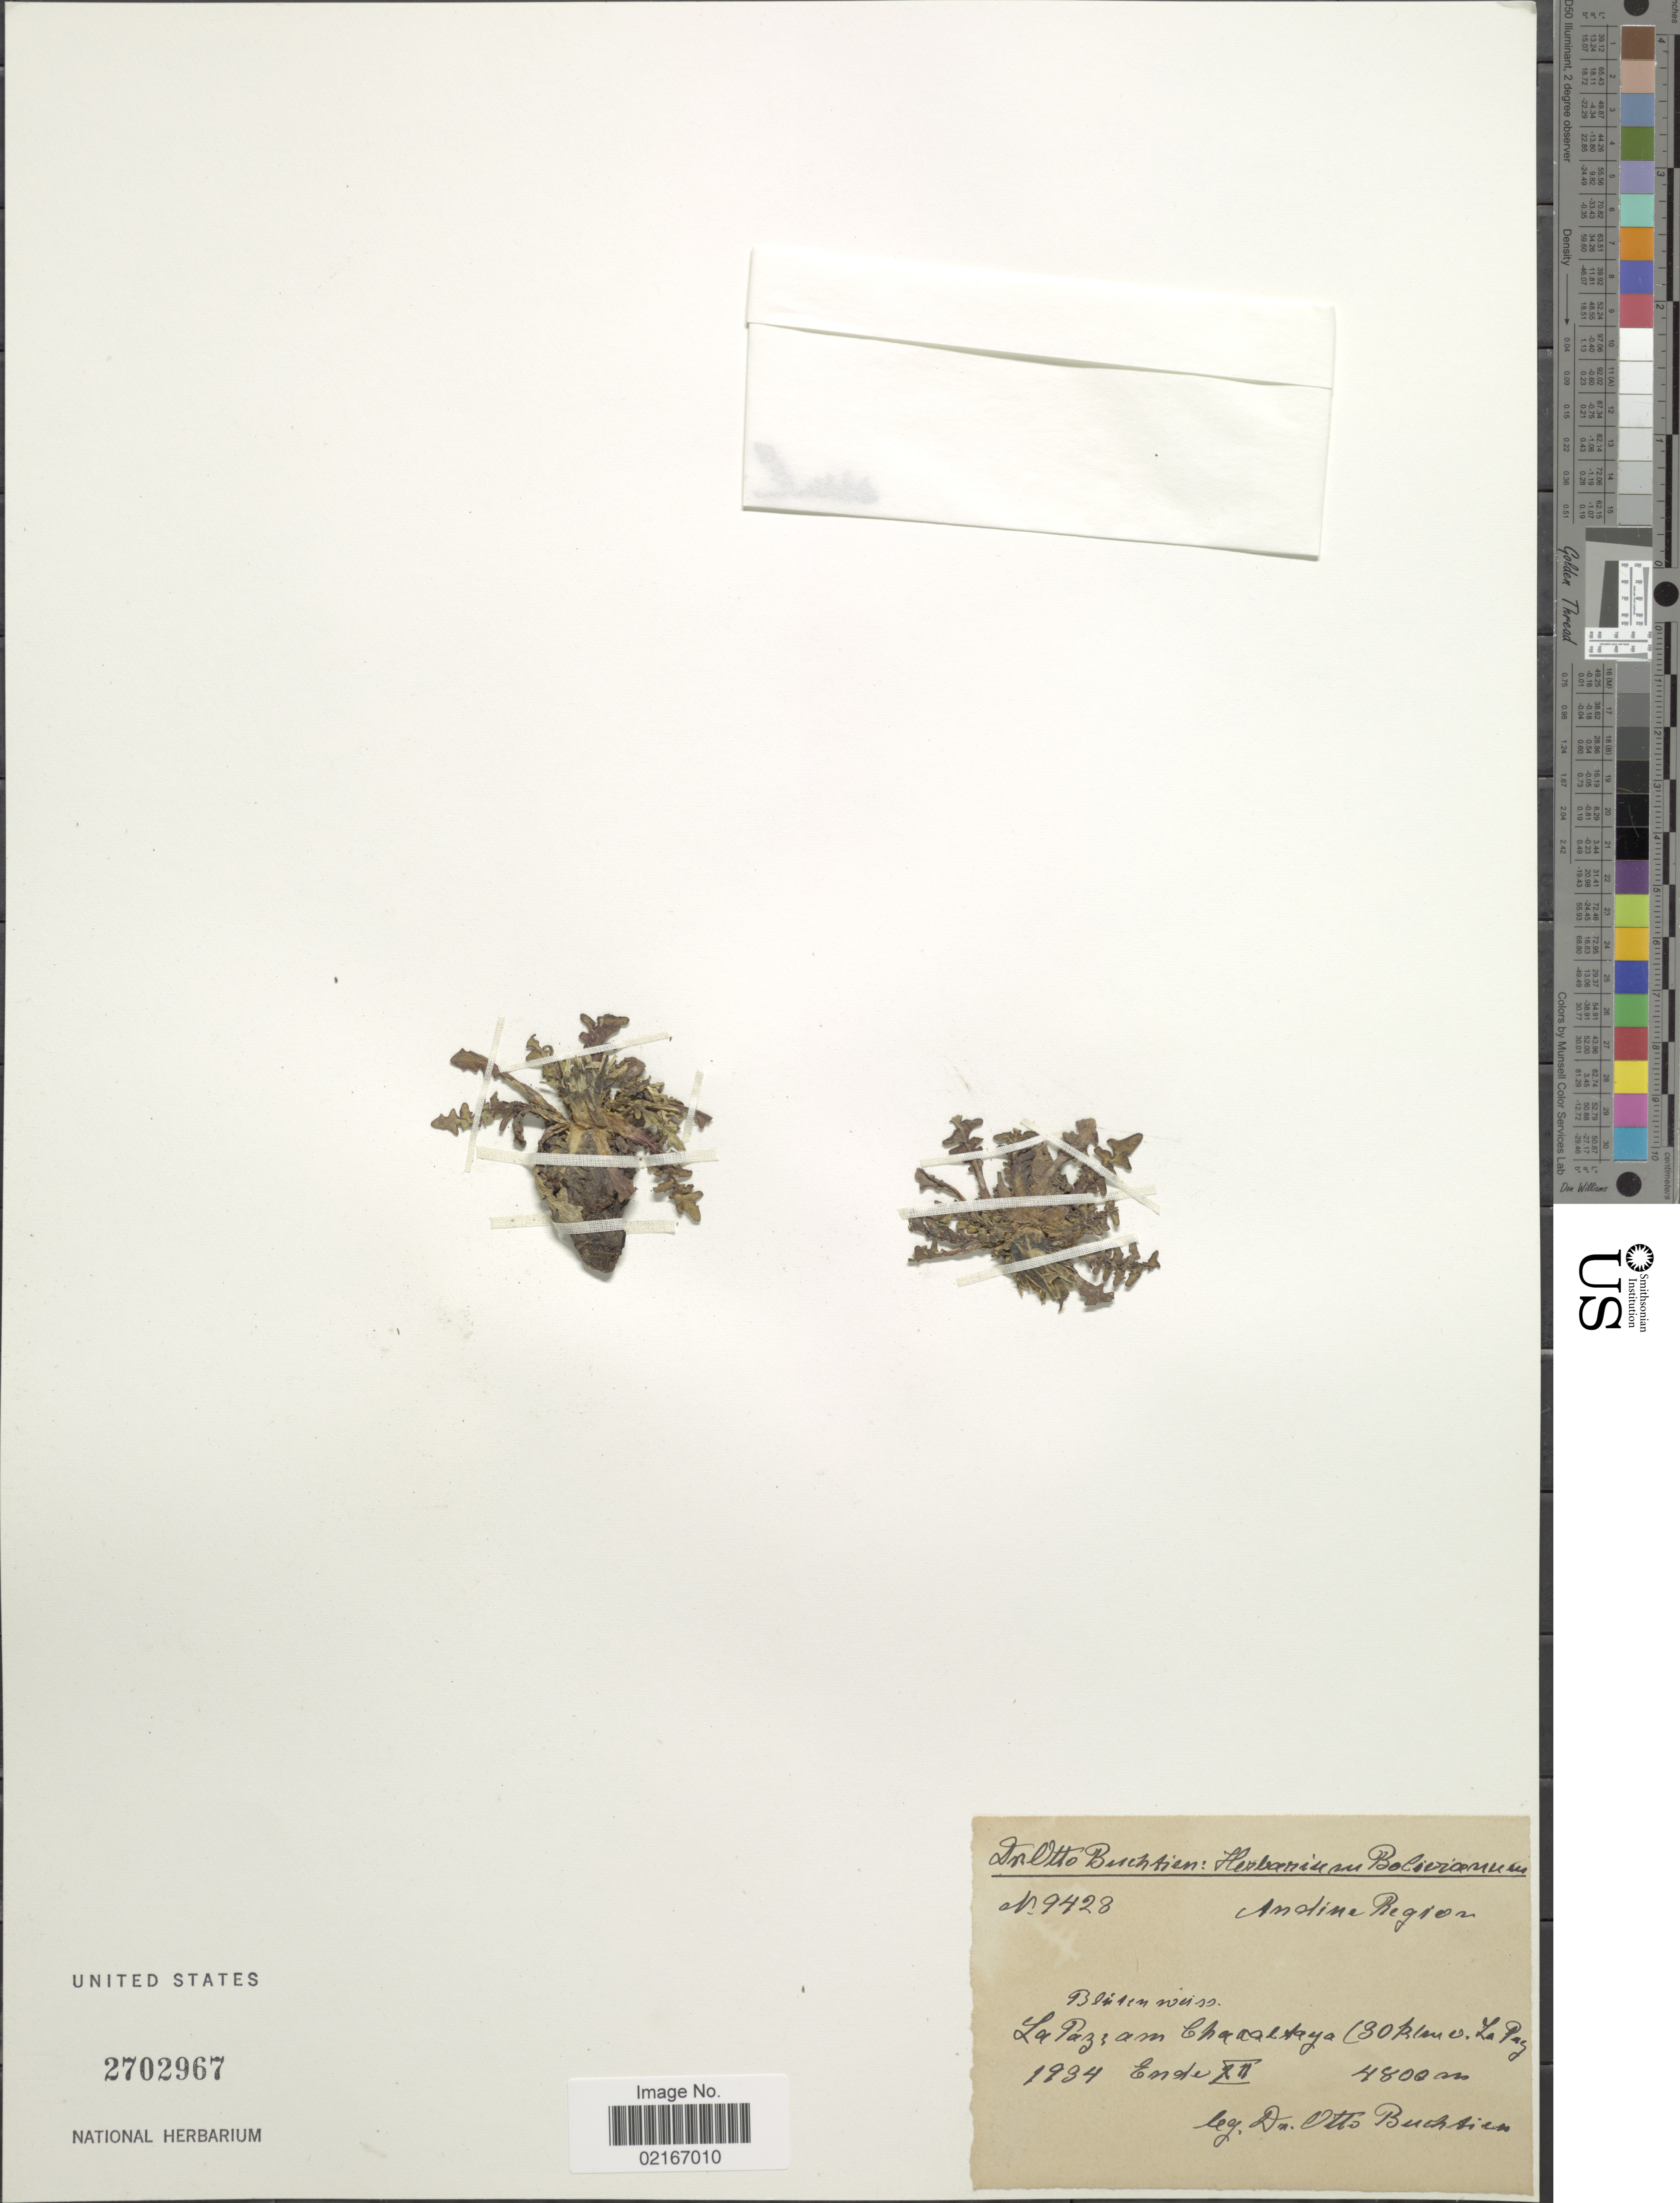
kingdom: Plantae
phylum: Tracheophyta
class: Magnoliopsida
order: Asterales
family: Asteraceae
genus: Hypochaeris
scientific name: Hypochaeris sp.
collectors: O. Buchtien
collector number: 9428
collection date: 1934-12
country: Bolivia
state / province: La Paz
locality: Andine Region, Chacaltaya (30 km from La Paz)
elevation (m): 4800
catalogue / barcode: US 2702967